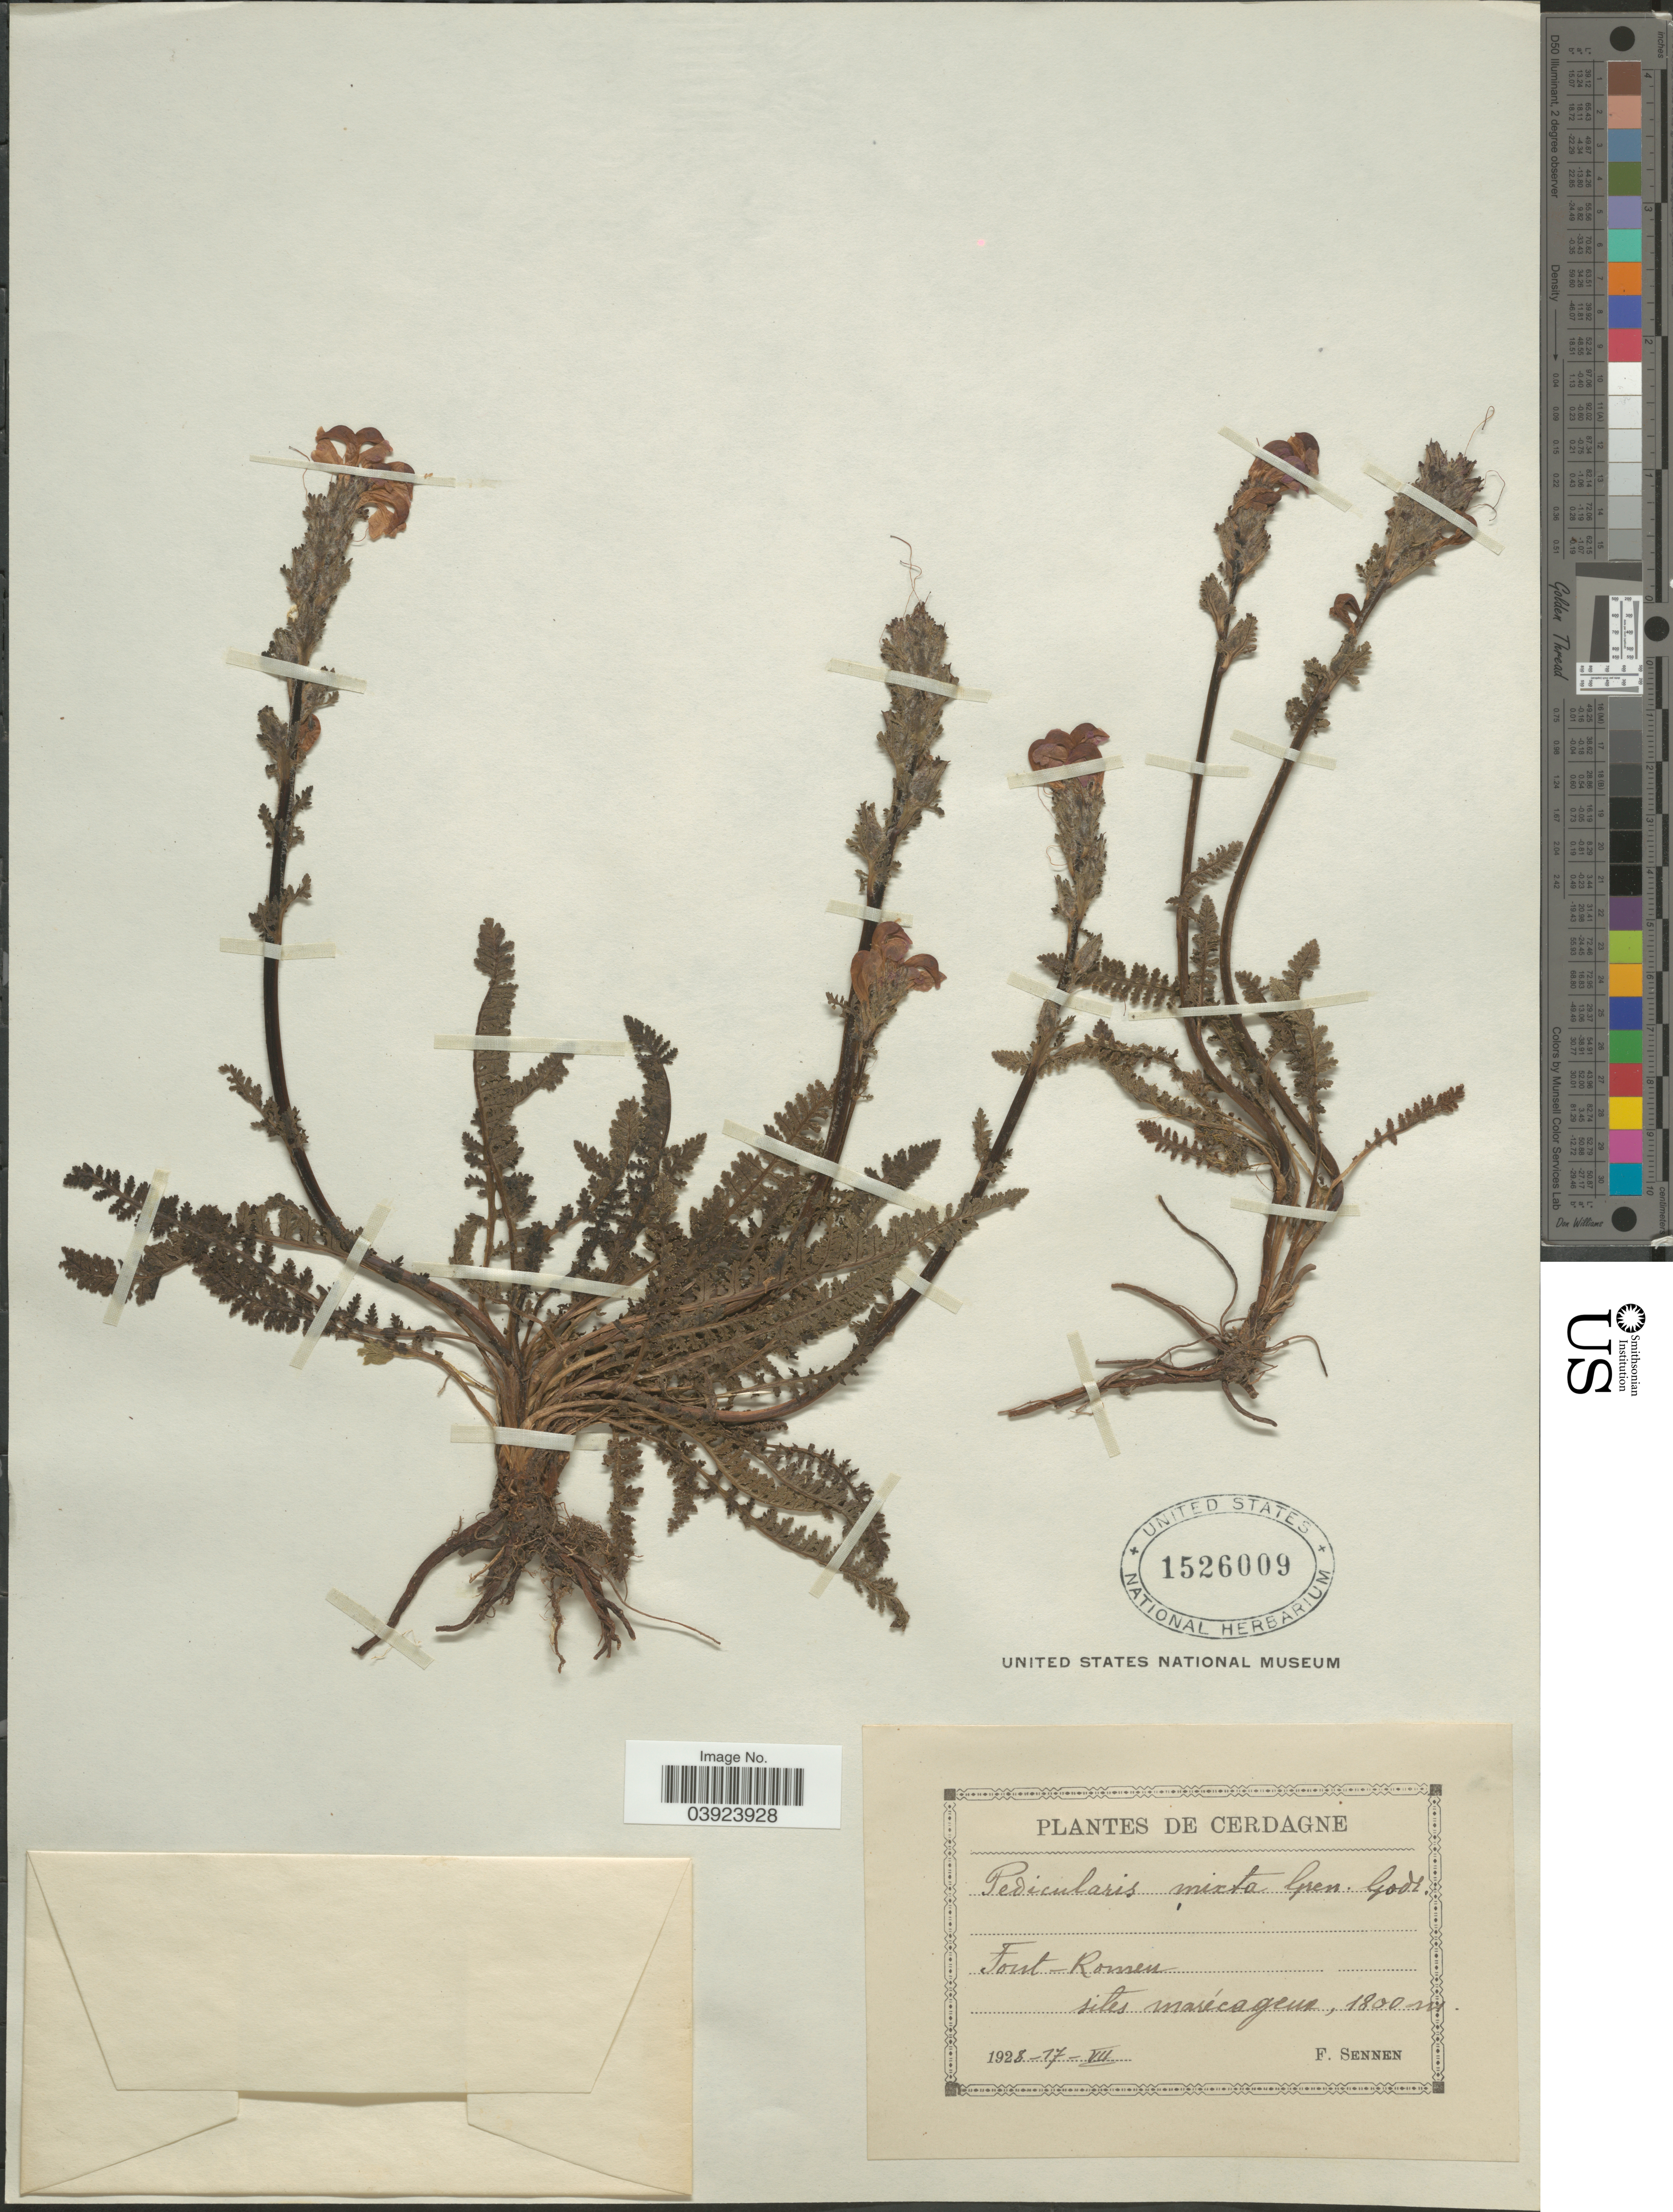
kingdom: Plantae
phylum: Tracheophyta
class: Magnoliopsida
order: Lamiales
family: Orobanchaceae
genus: Pedicularis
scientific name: Pedicularis mixta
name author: Gren.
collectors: E. Sennen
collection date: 1928-08-17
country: Spain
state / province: Islas Baleares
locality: Cerdagne. Font-Romeu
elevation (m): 1800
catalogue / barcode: US 1526009